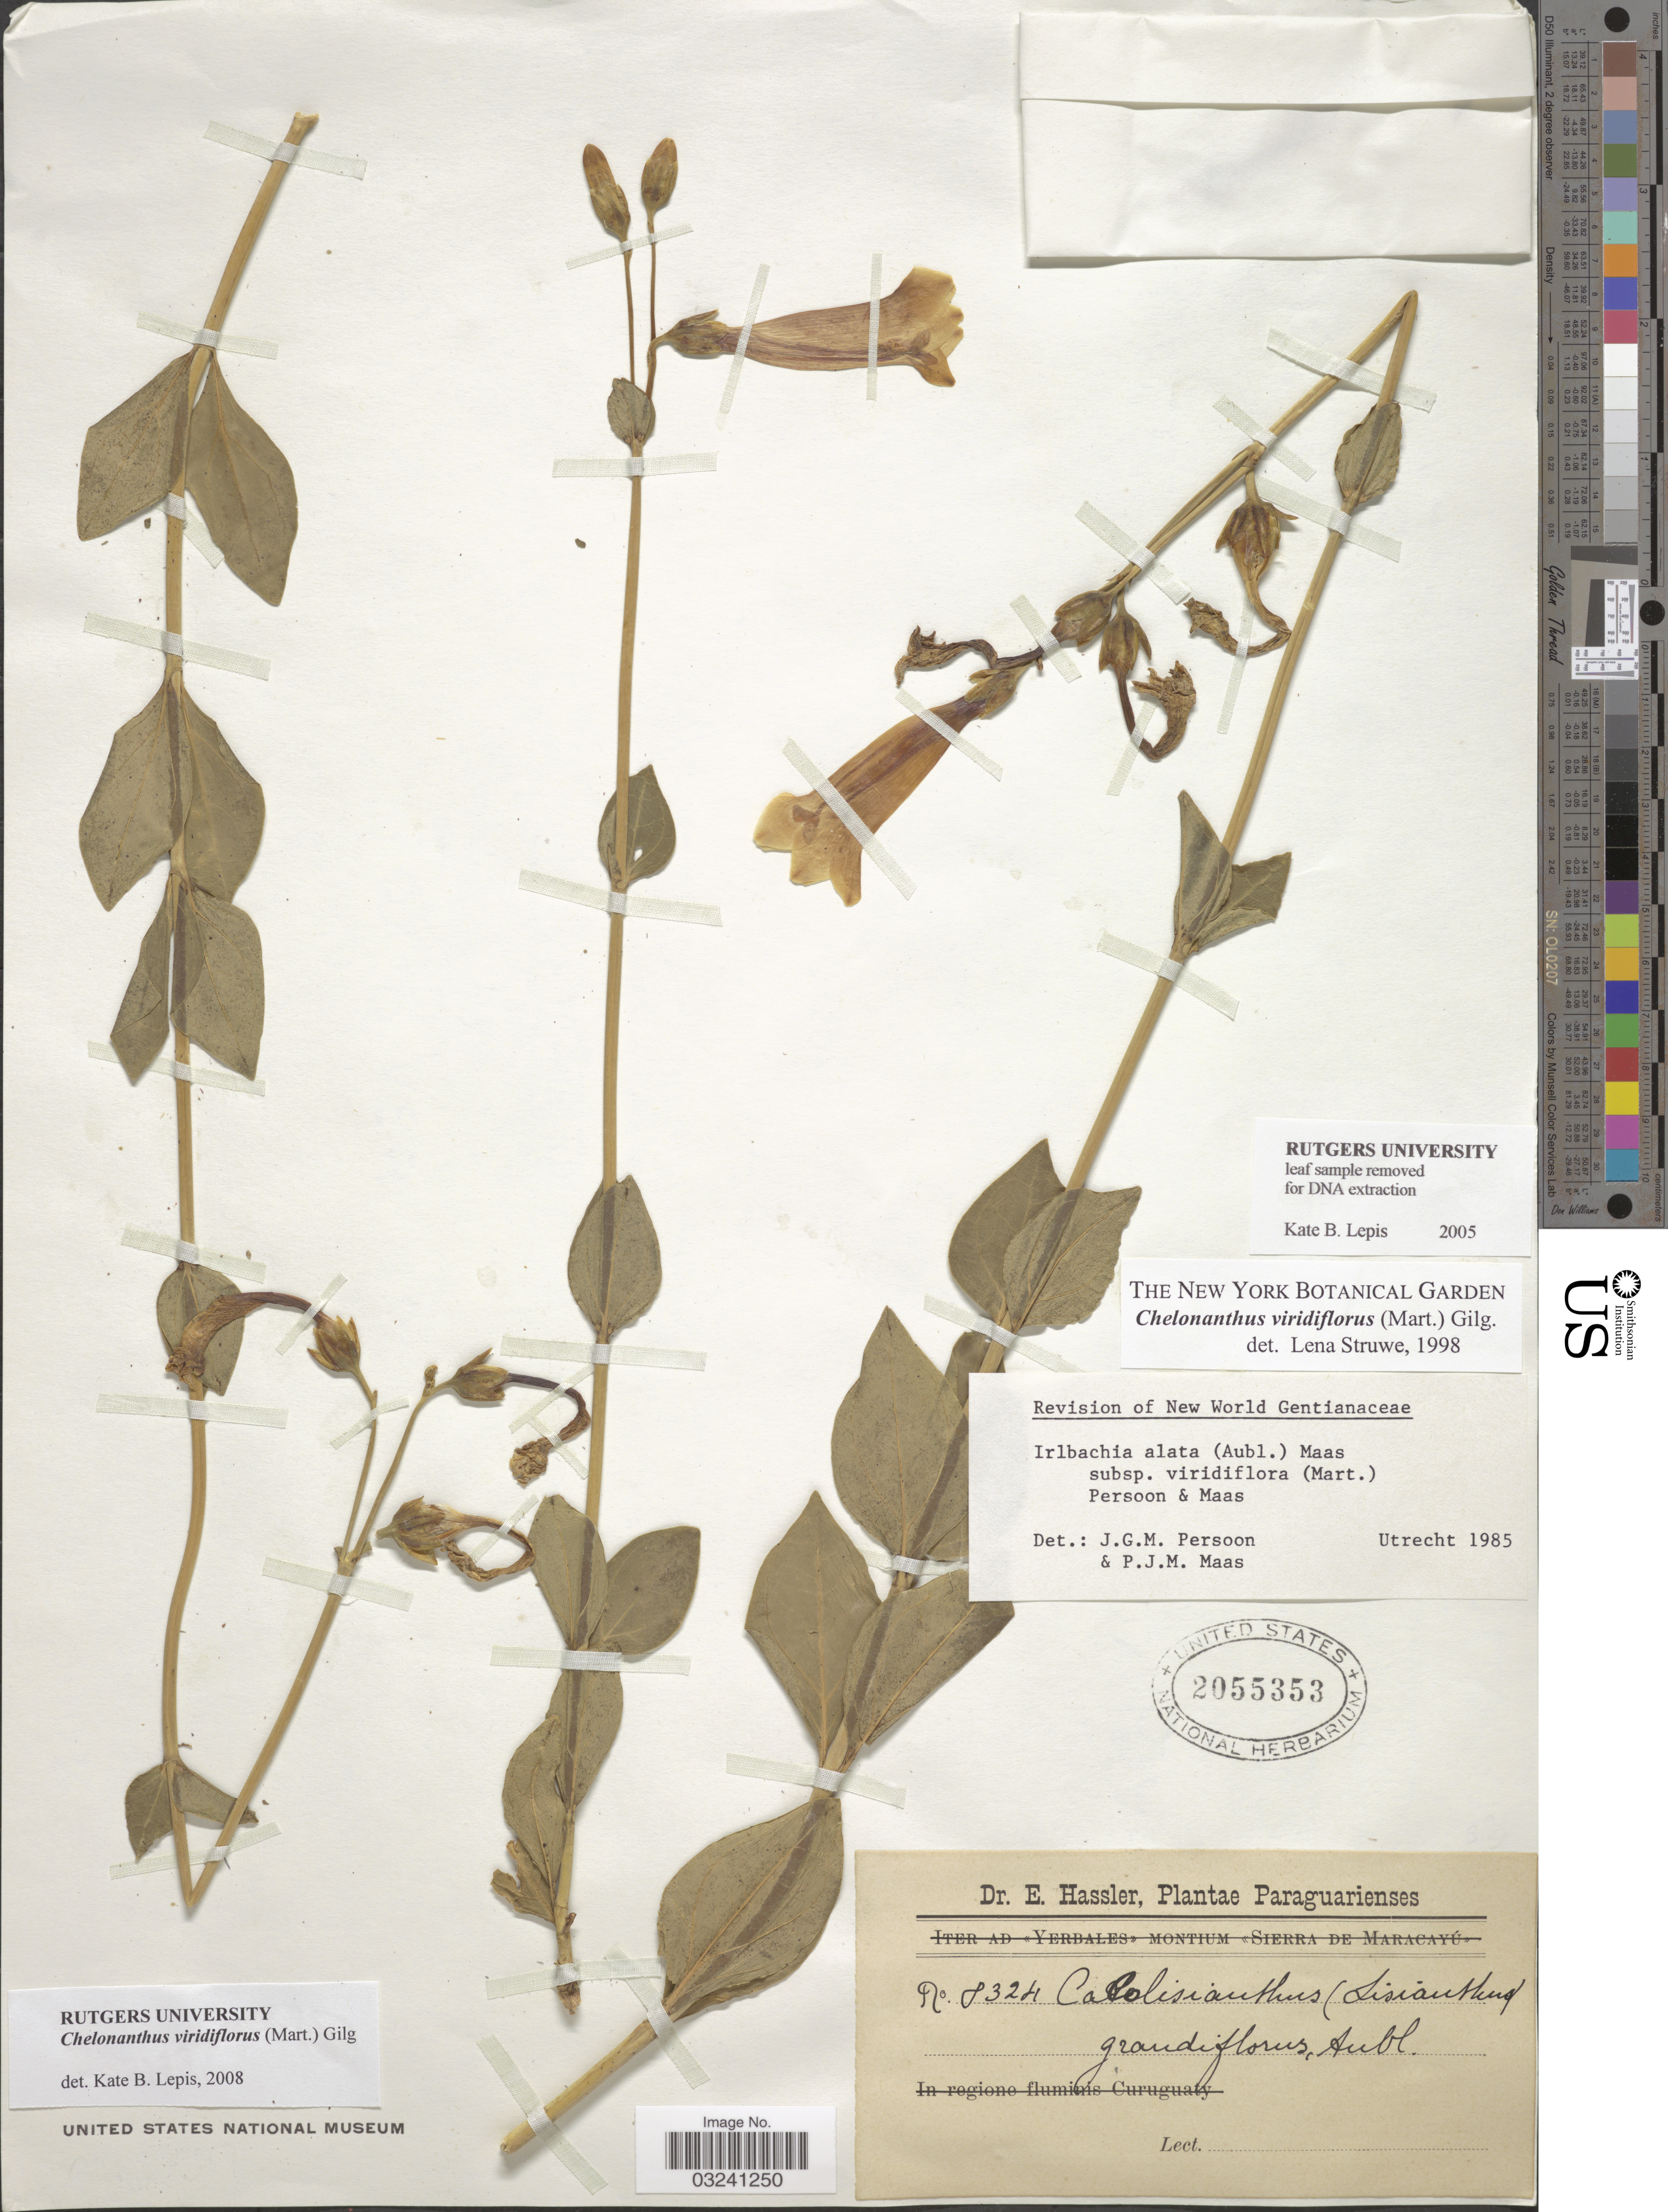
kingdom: Plantae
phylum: Tracheophyta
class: Magnoliopsida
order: Gentianales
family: Gentianaceae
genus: Chelonanthus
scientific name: Chelonanthus viridiflorus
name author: (Mart.) Gilg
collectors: E. Hassler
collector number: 8324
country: Paraguay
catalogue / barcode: US 2055353